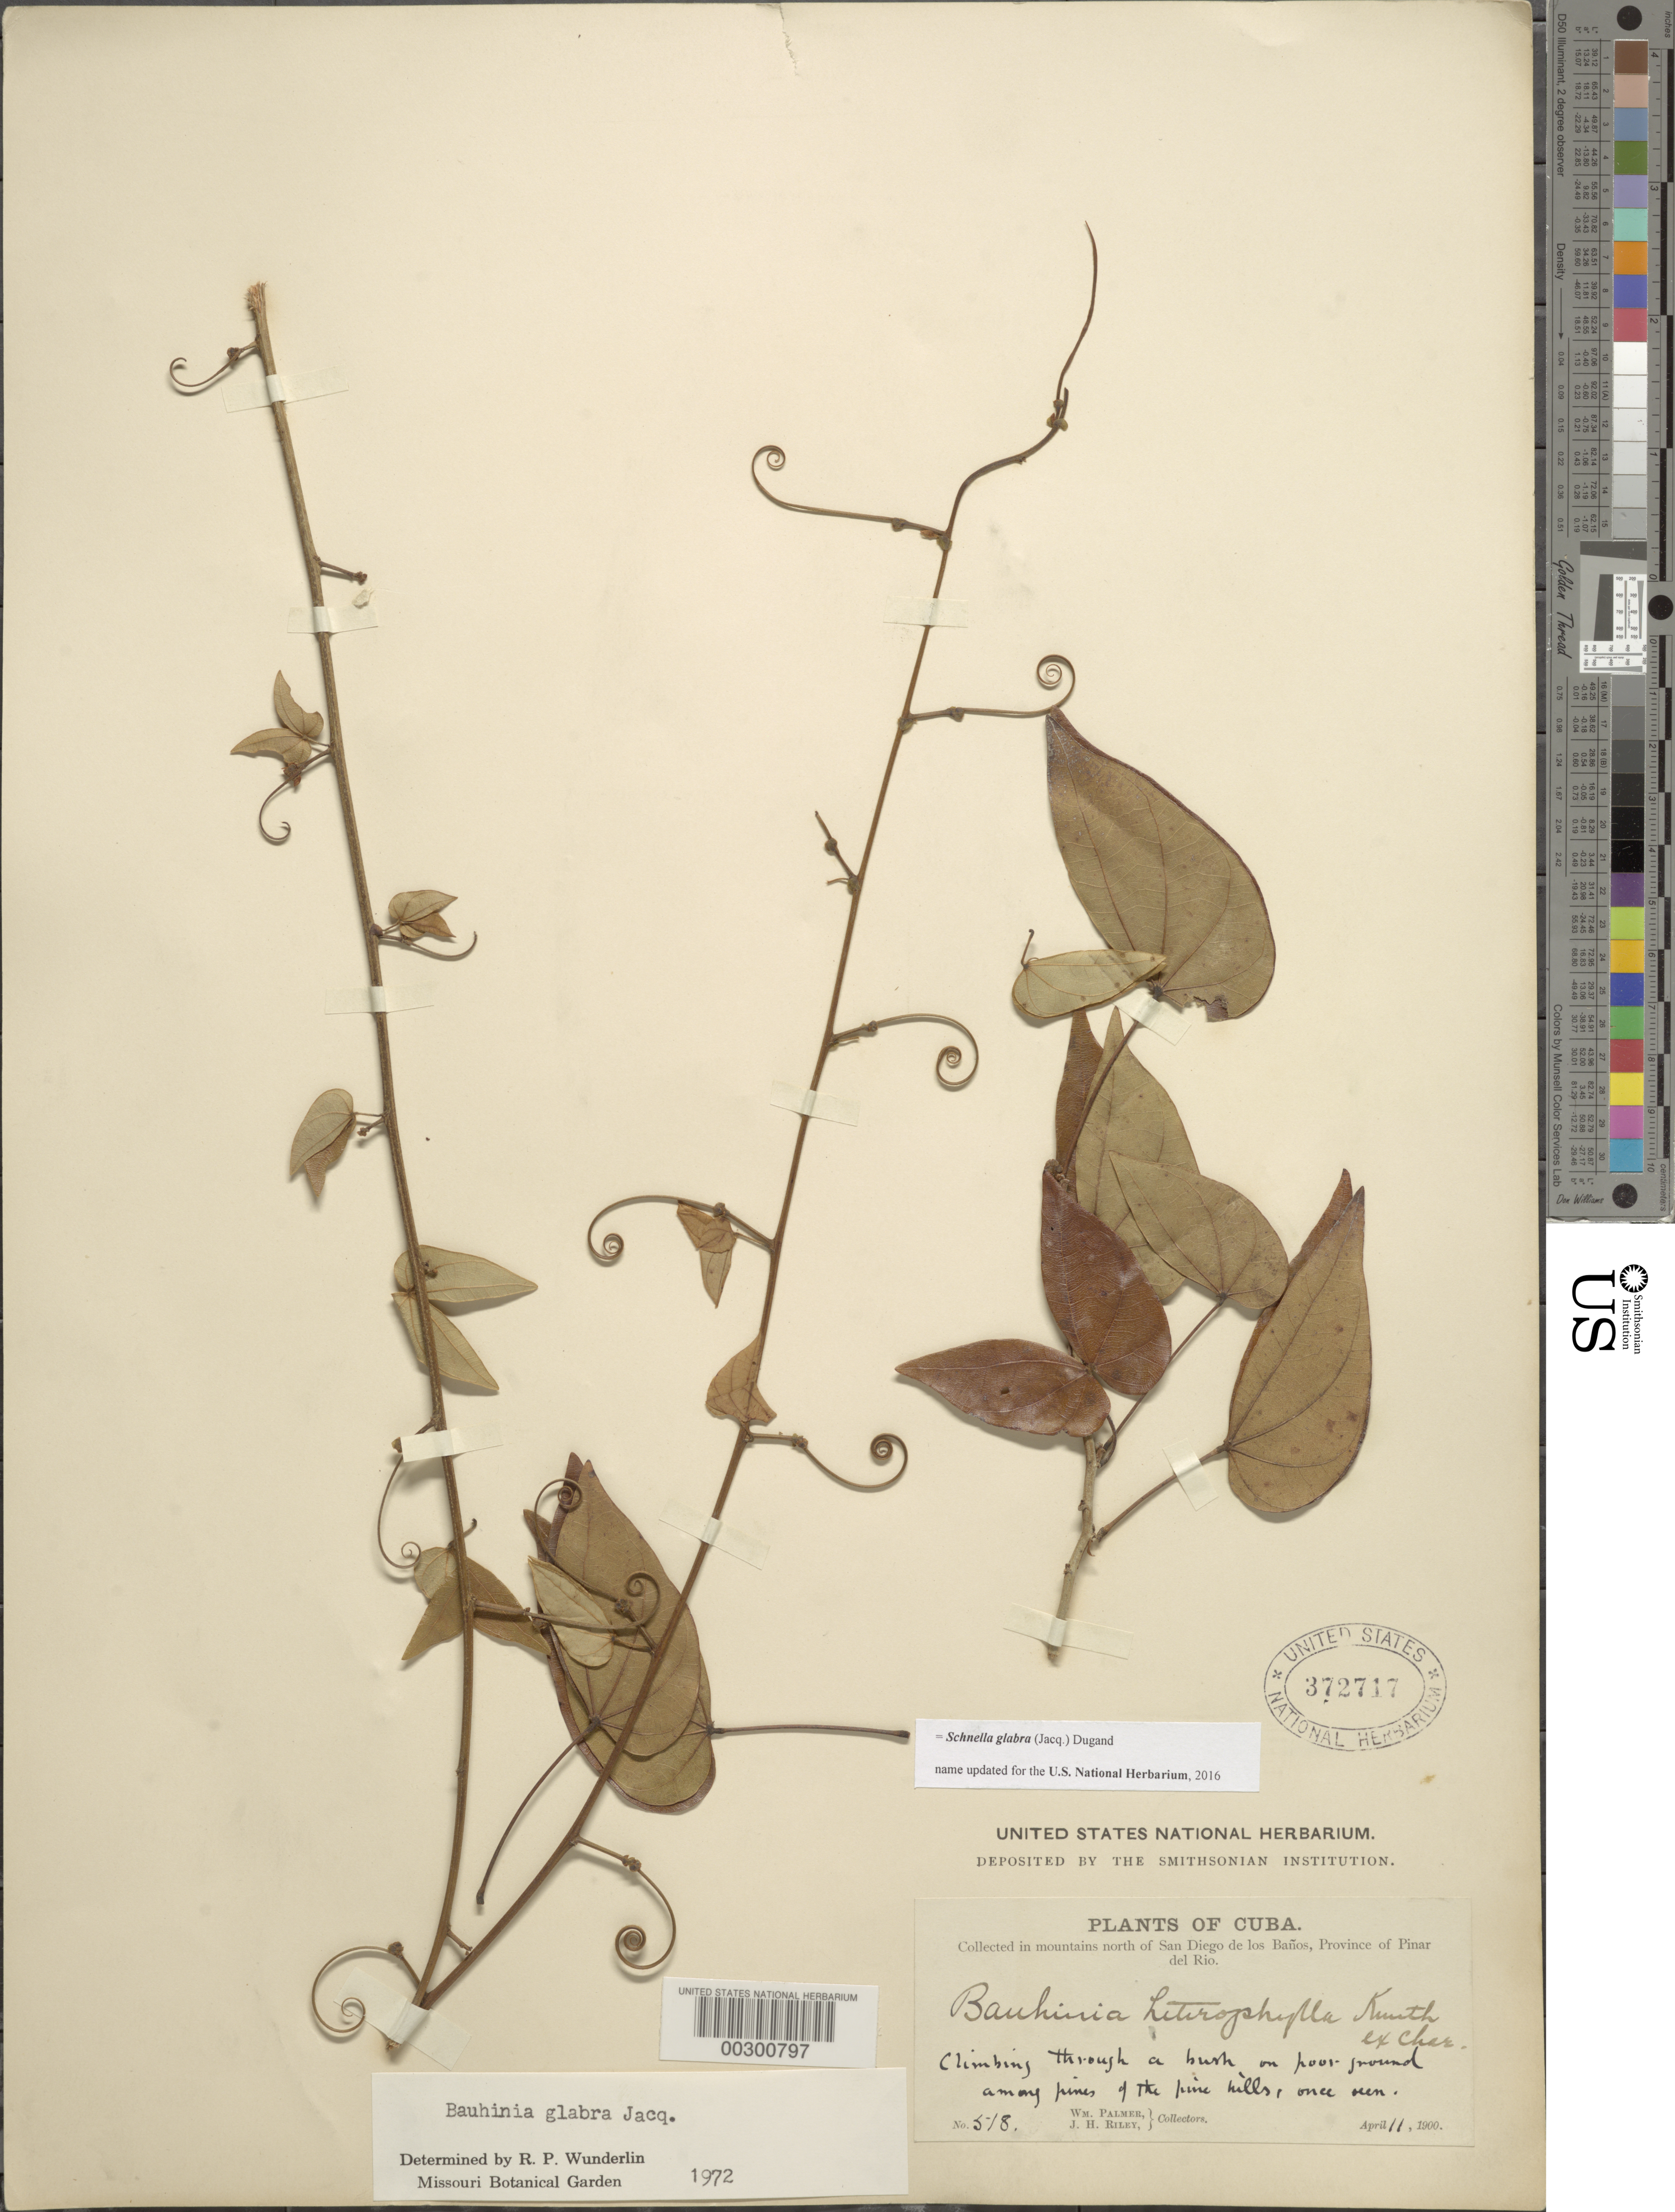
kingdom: Plantae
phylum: Tracheophyta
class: Magnoliopsida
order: Fabales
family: Fabaceae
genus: Schnella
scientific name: Schnella glabra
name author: (Jacq.) Dugand G.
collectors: W. Palmer & J. H. Riley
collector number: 518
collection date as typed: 11 Apr 1900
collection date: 1900-04-11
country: Cuba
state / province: Pinar del Río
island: Greater Antilles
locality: In mountains n of san diego de los banos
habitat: On poor ground amoung pines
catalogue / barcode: US 372717